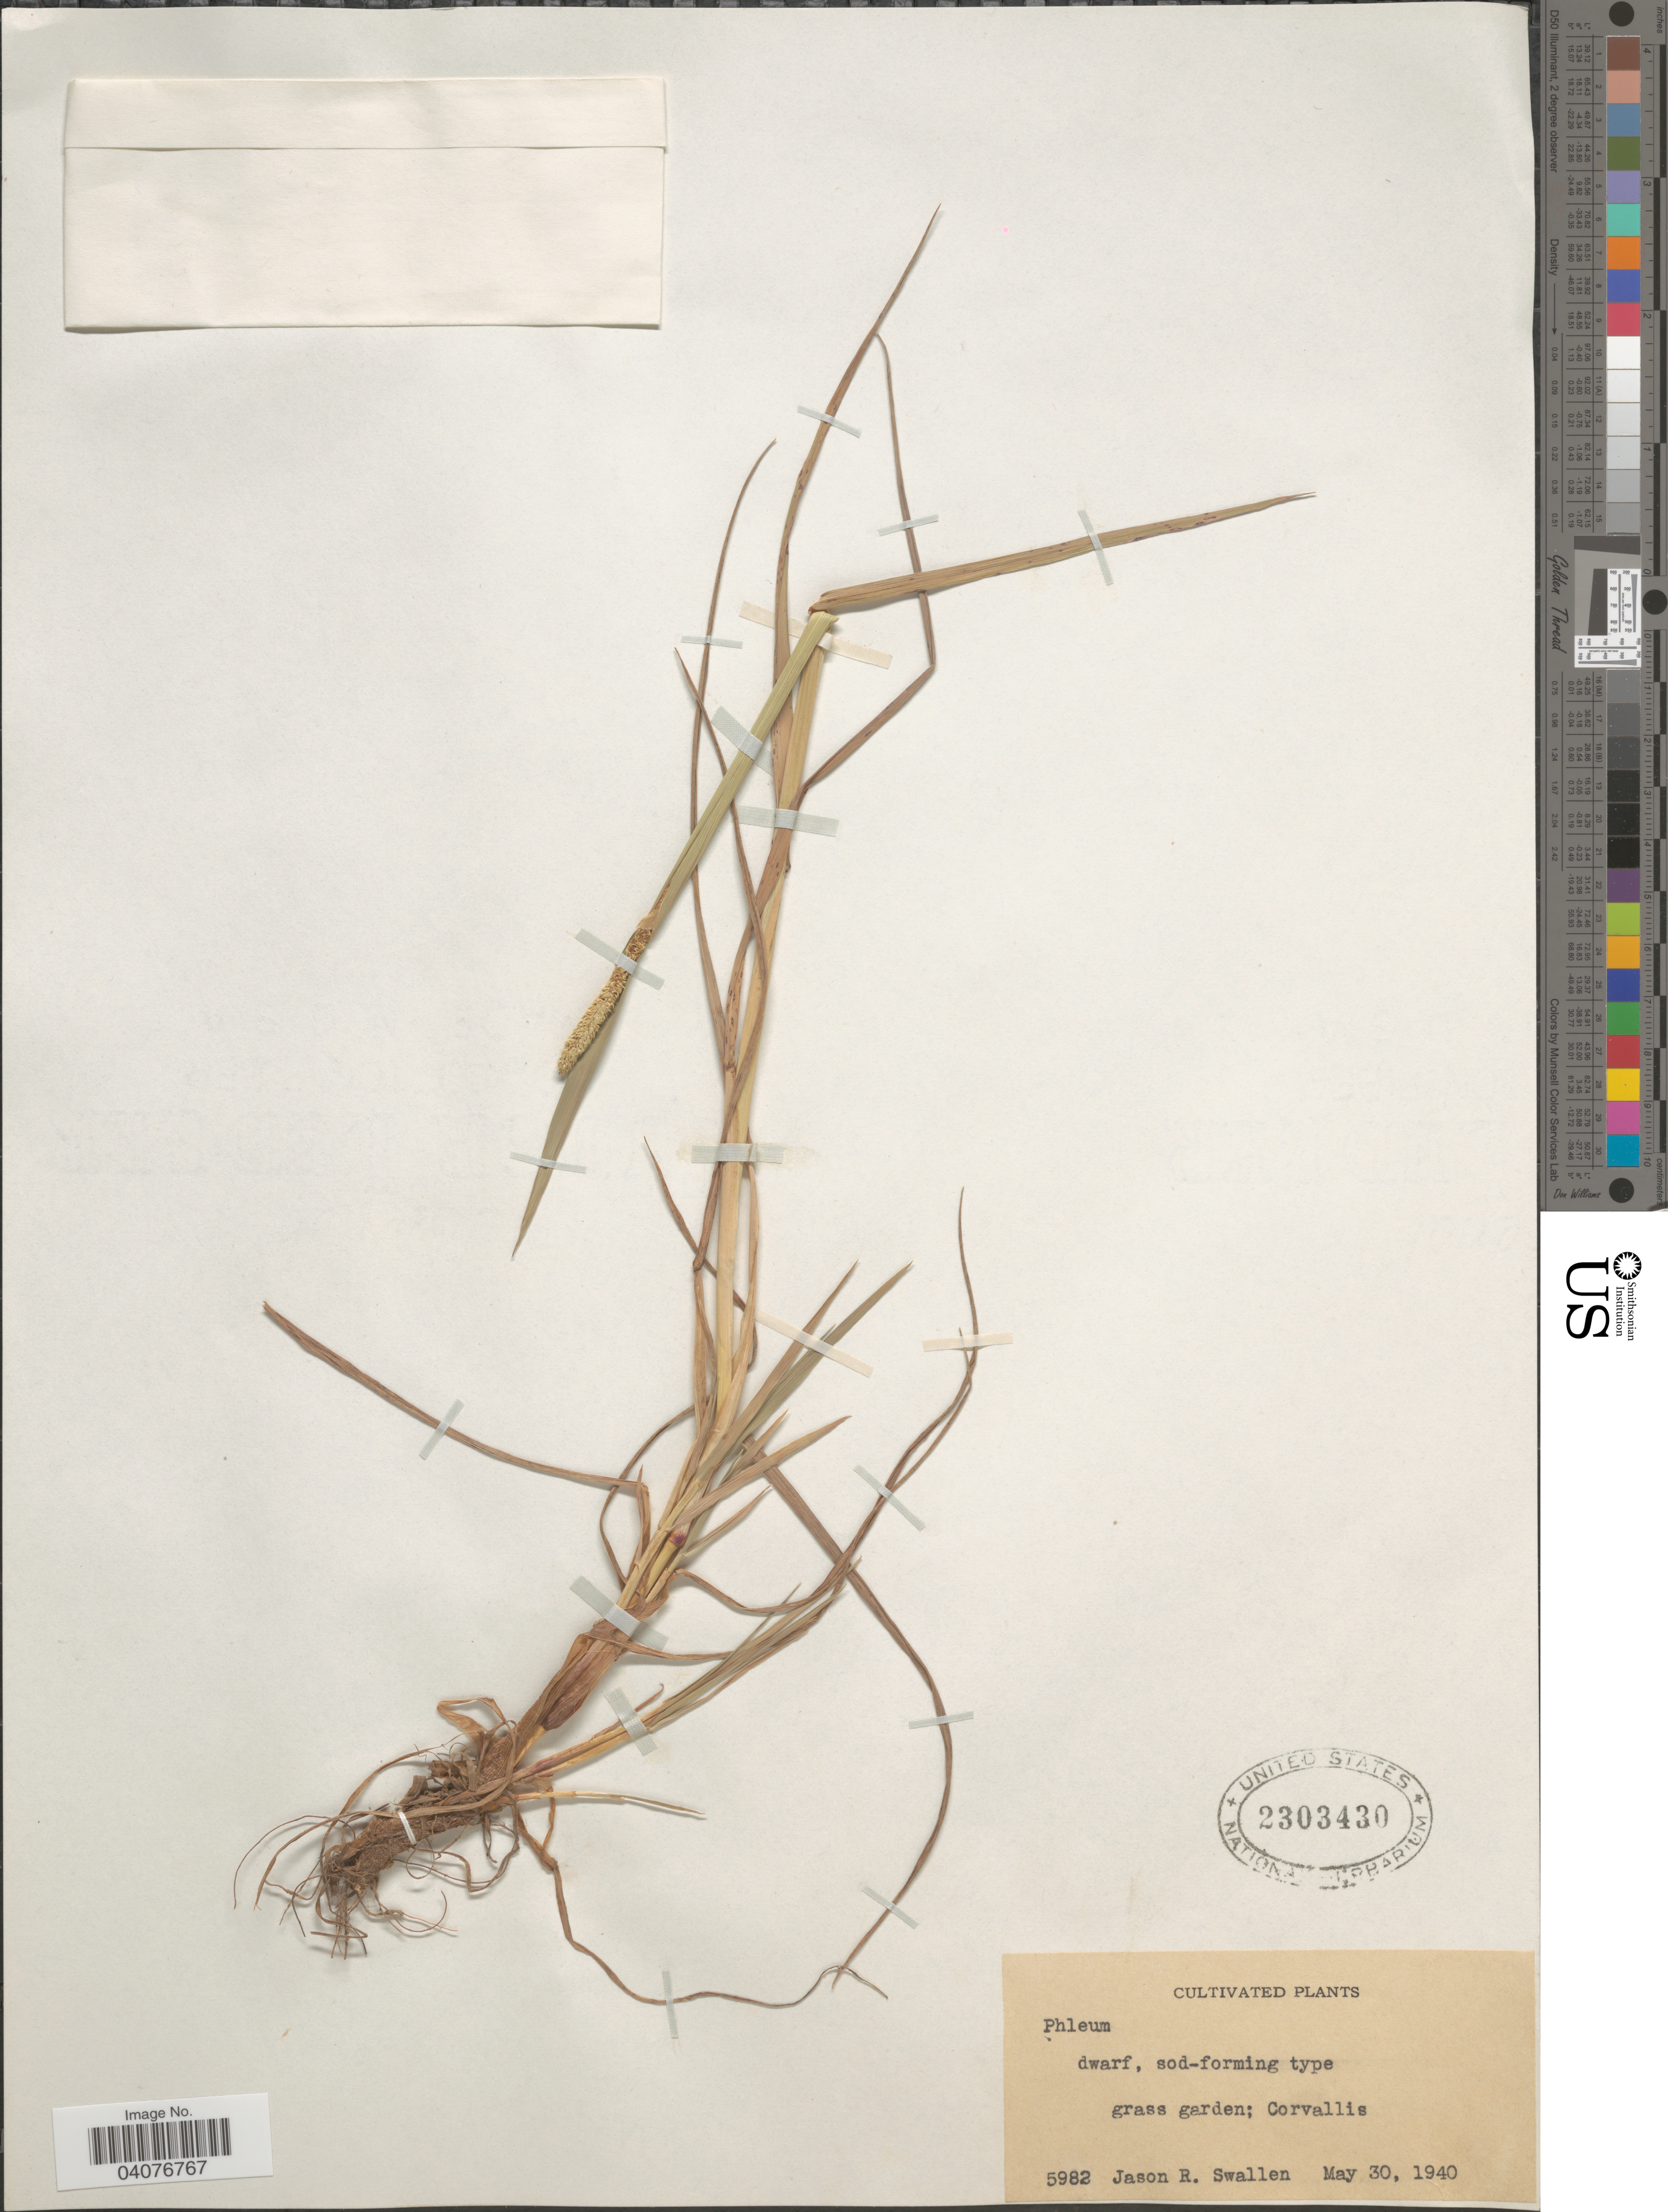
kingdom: Plantae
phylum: Tracheophyta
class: Liliopsida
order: Poales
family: Poaceae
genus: Phleum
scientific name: Phleum sp.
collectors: J. R. Swallen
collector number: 5982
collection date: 1940-05-30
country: United States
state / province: Oregon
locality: Grass garden; Corvallis.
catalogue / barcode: US 2303430